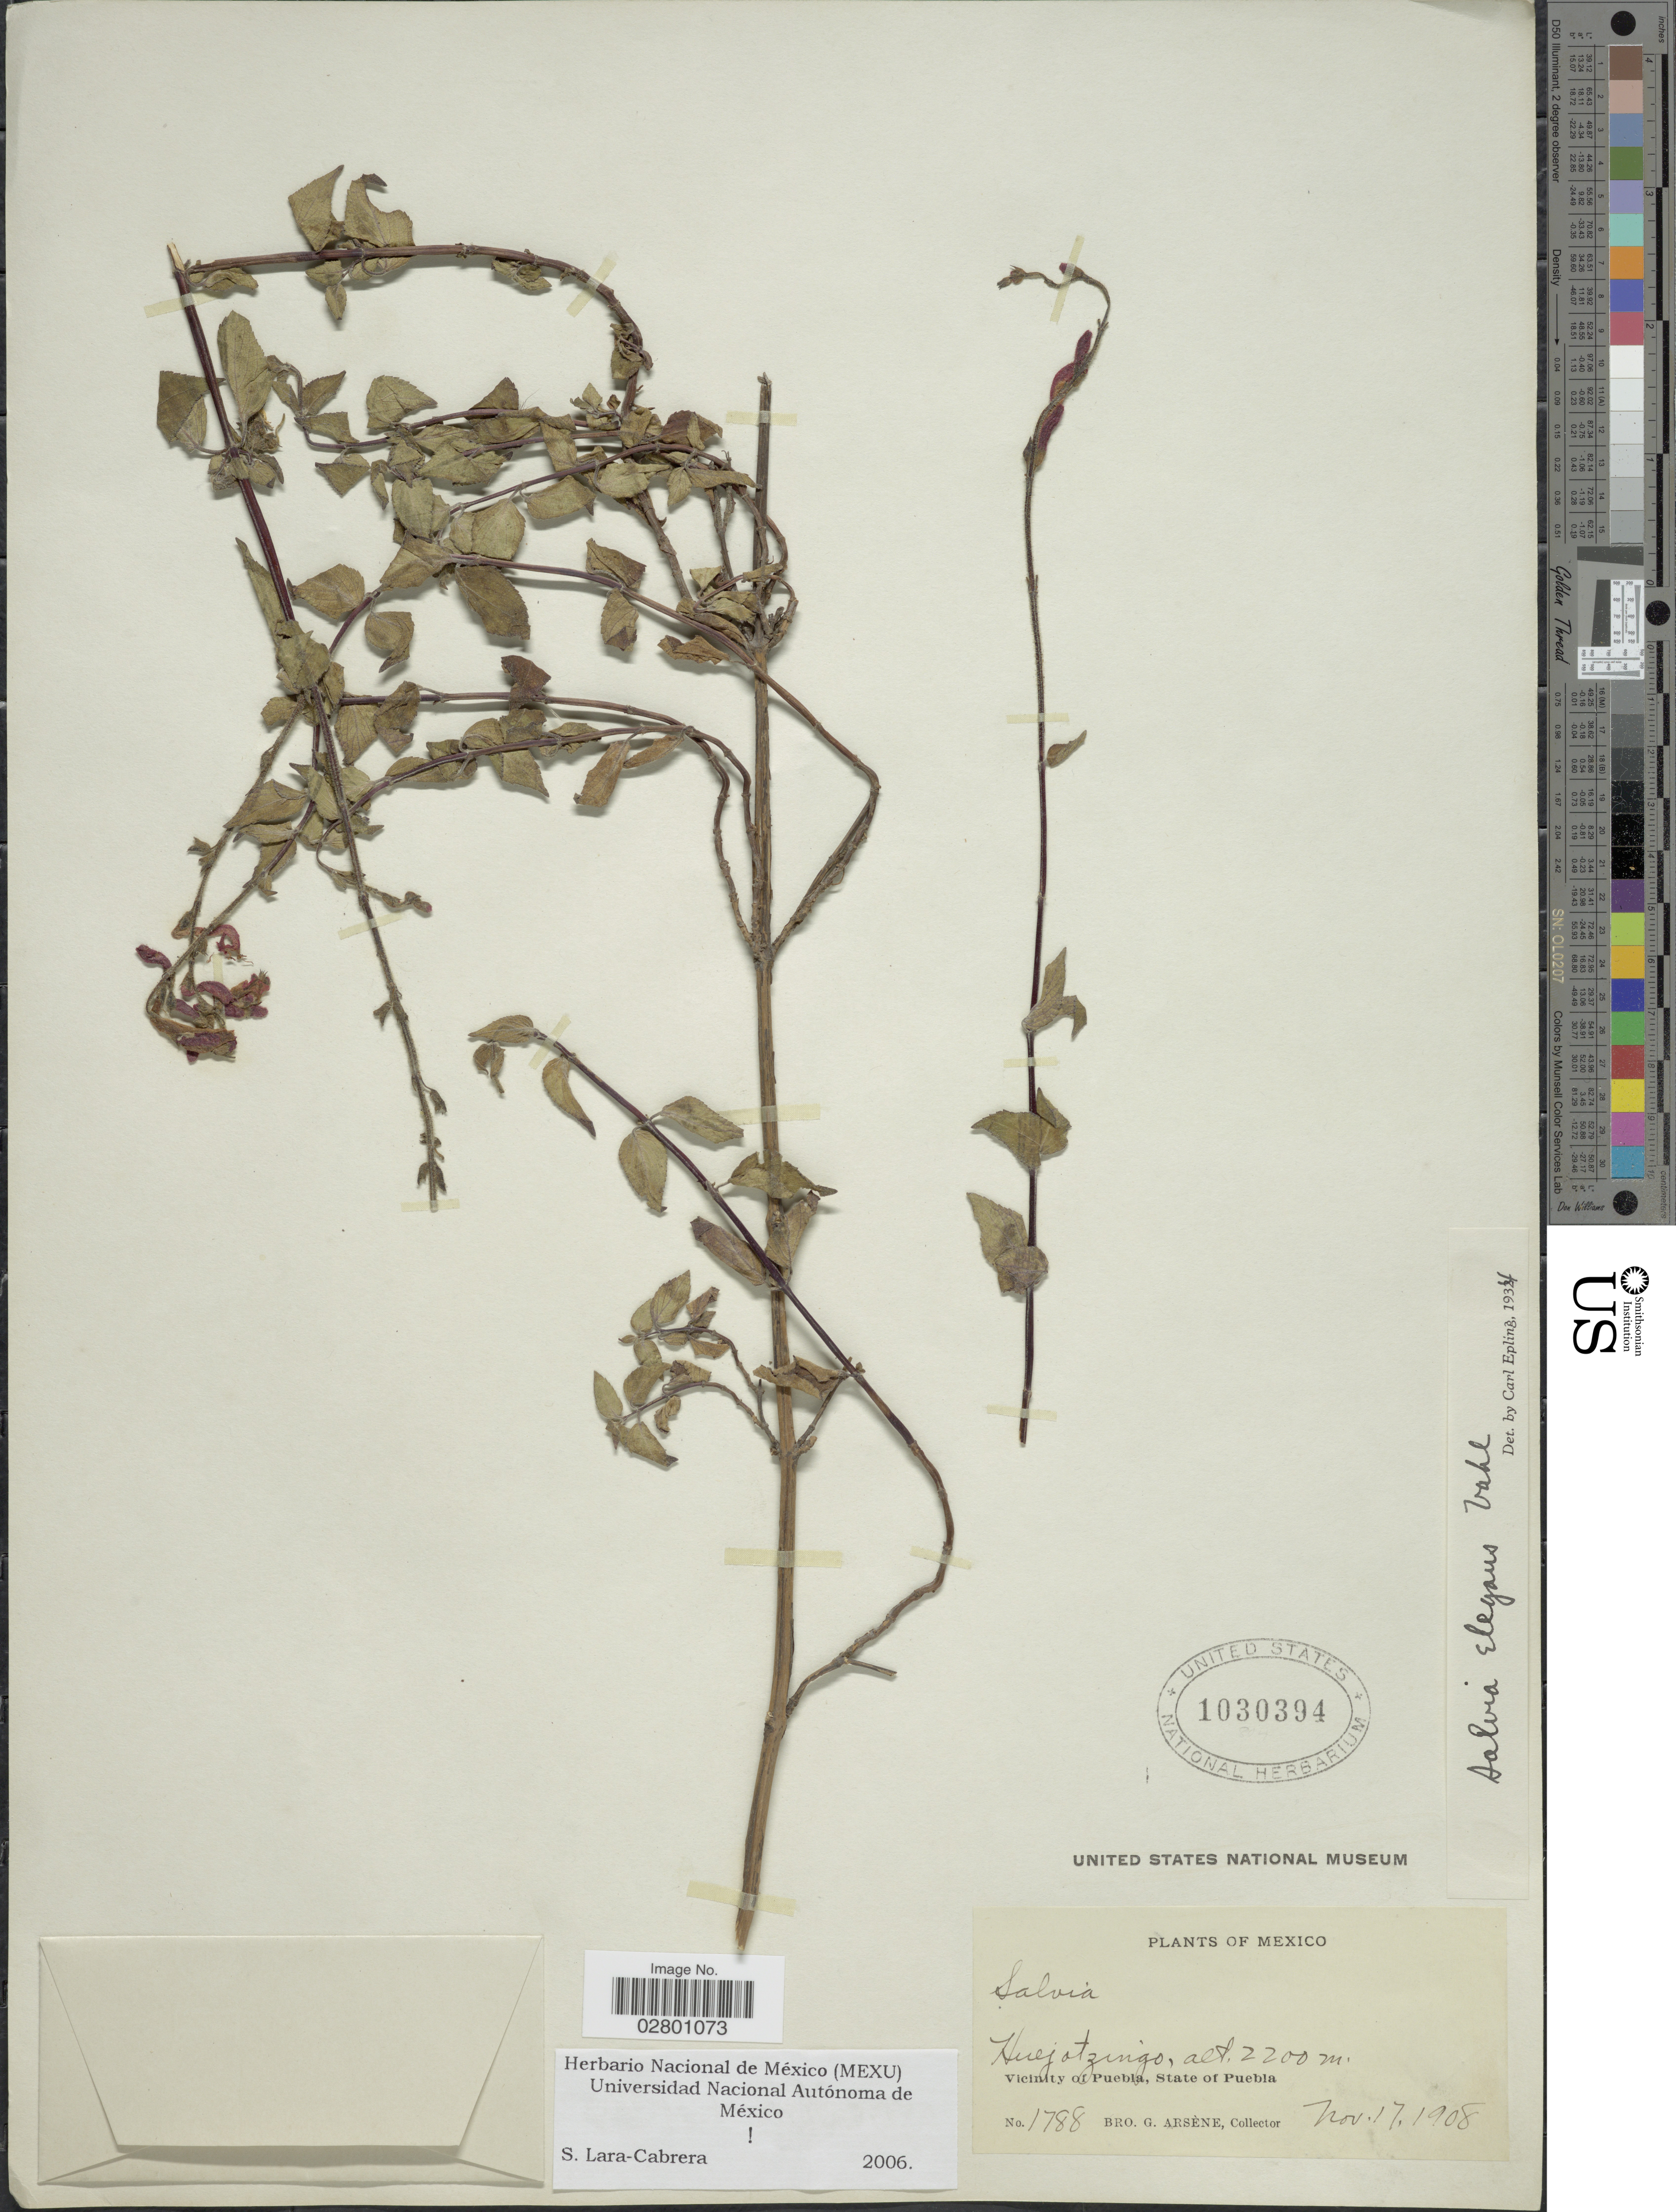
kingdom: Plantae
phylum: Tracheophyta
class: Magnoliopsida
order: Lamiales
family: Lamiaceae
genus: Salvia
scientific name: Salvia elegans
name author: Vahl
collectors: Bro. G. Arsène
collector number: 1788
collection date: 1908-11-17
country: Mexico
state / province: Puebla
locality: Huejotzingo, Vicinity of Puebla, State of Puebla.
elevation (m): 2200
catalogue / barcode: US 1030394